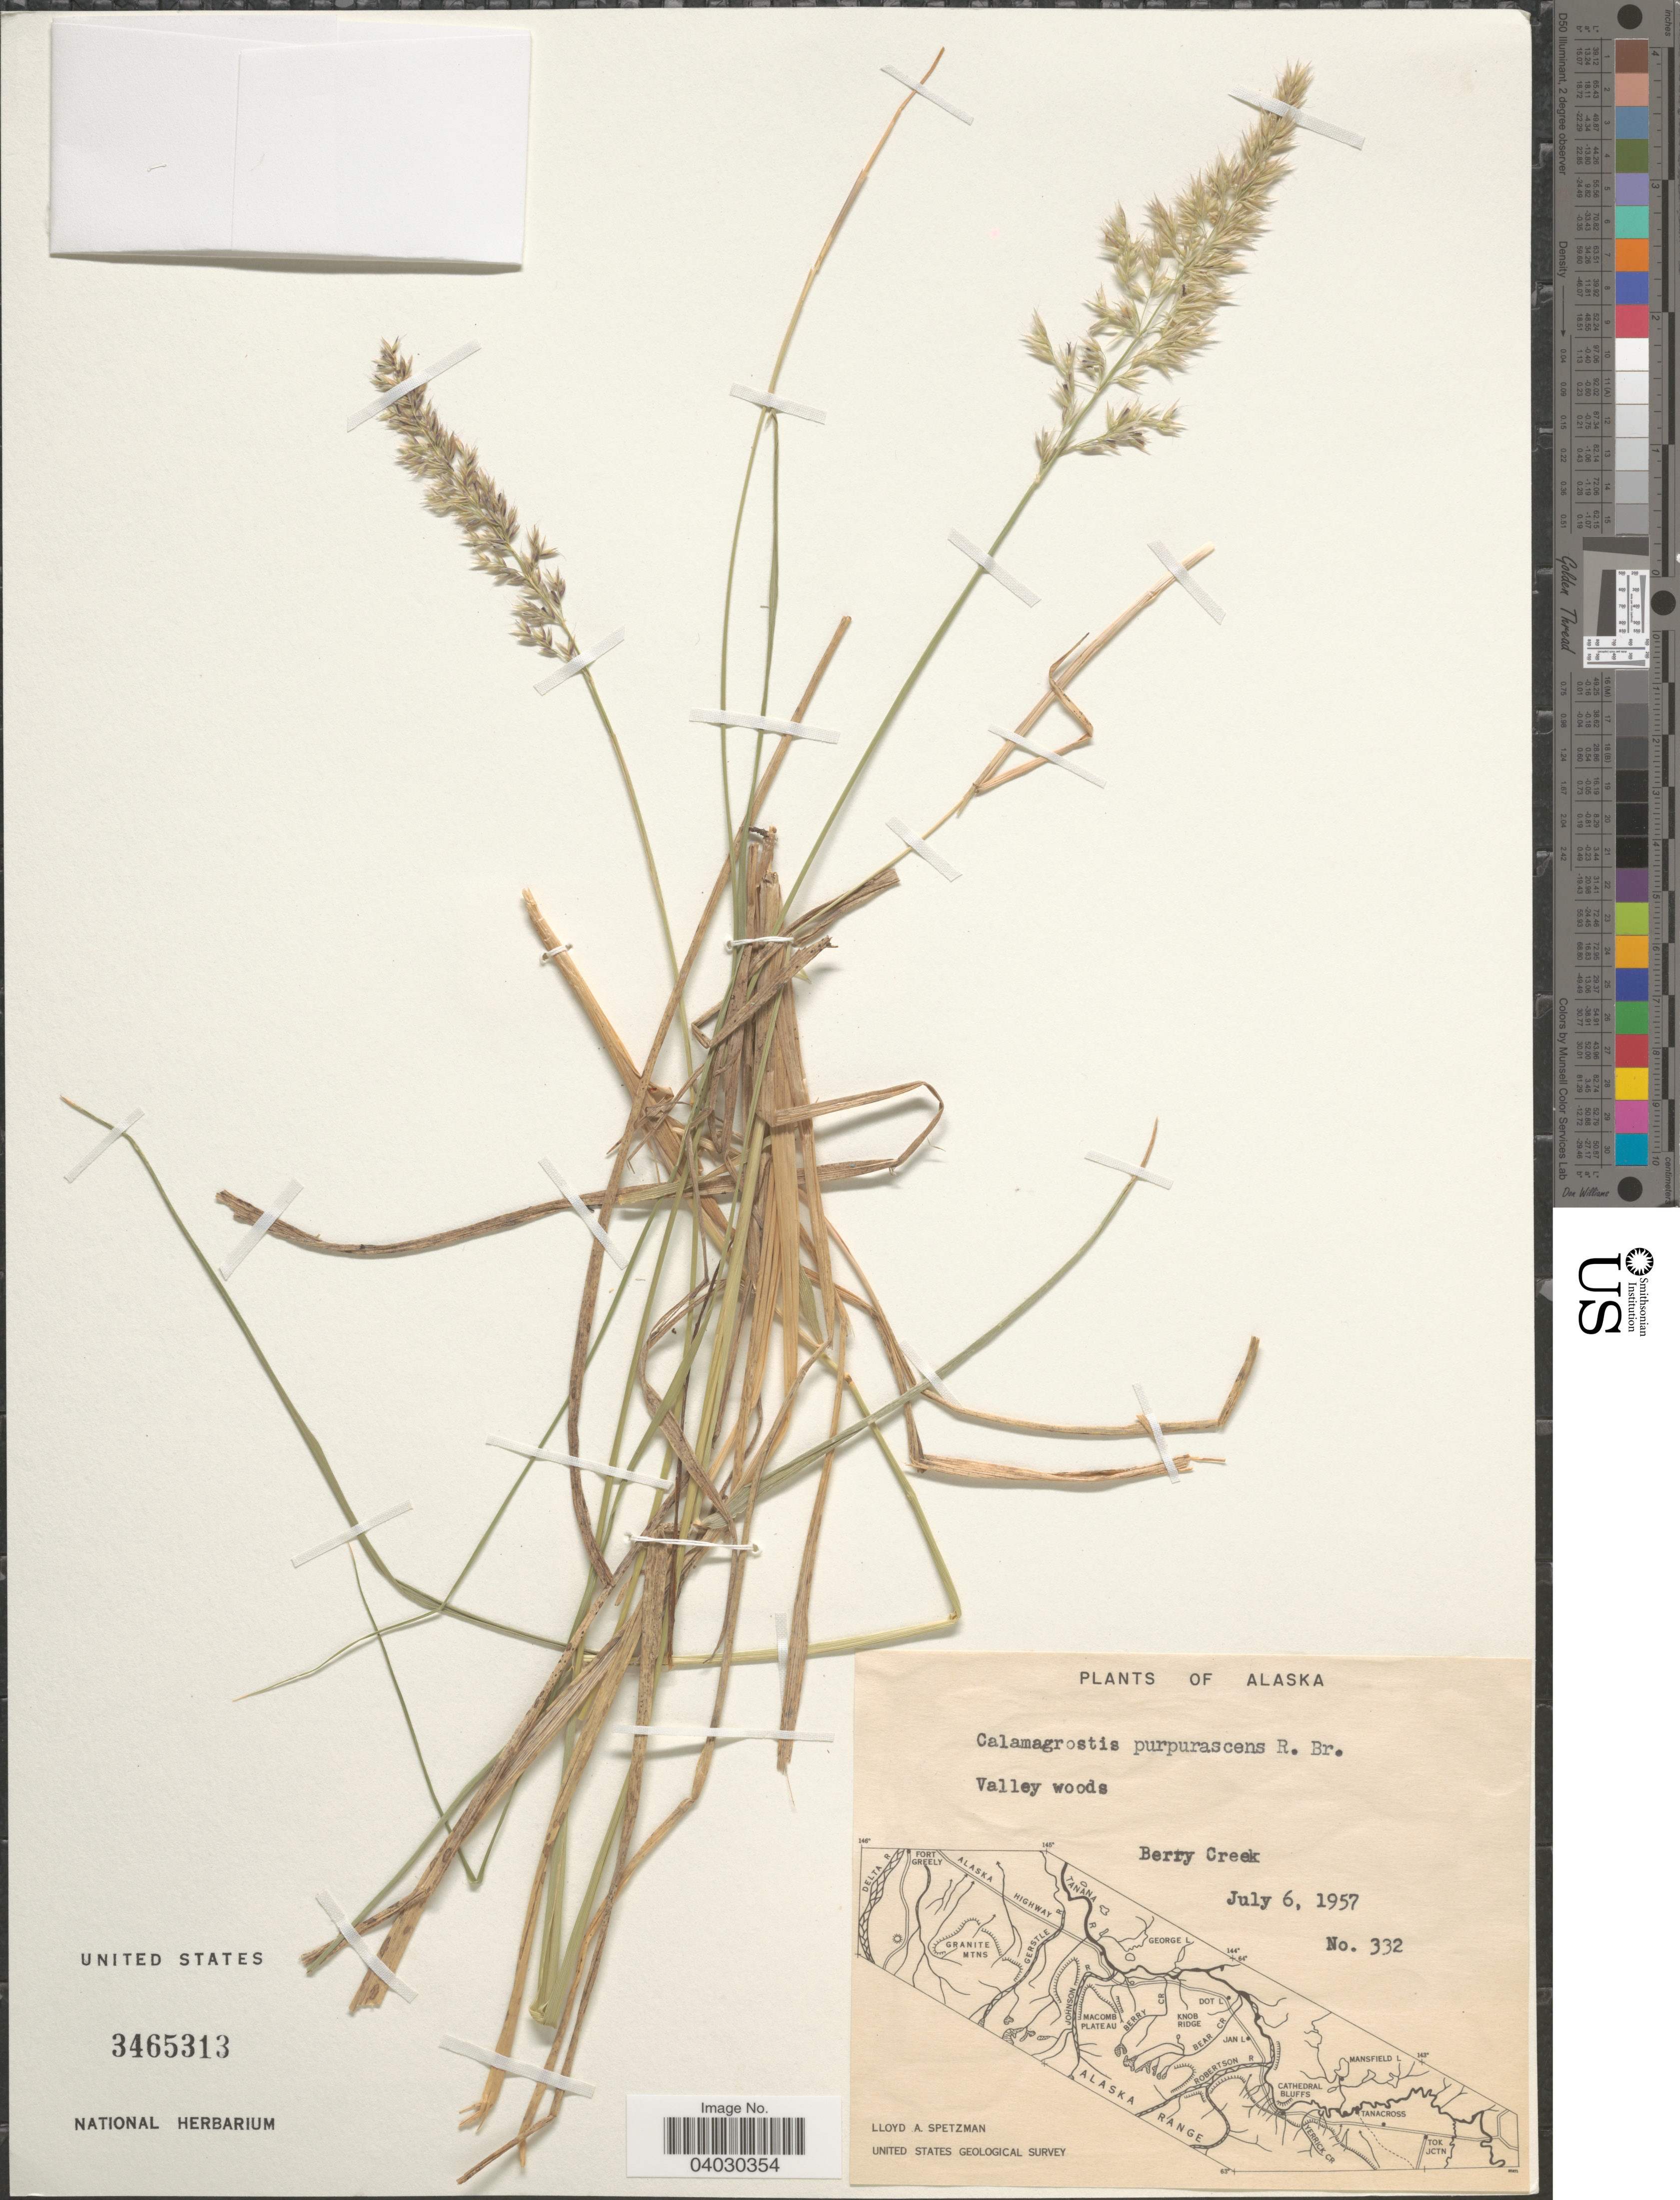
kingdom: Plantae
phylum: Tracheophyta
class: Liliopsida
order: Poales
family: Poaceae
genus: Calamagrostis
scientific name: Calamagrostis purpurascens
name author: R. Br.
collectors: L. Spetzman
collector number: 332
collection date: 1957-07-06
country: United States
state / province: Alaska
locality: Berry Creek.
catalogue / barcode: US 3465313